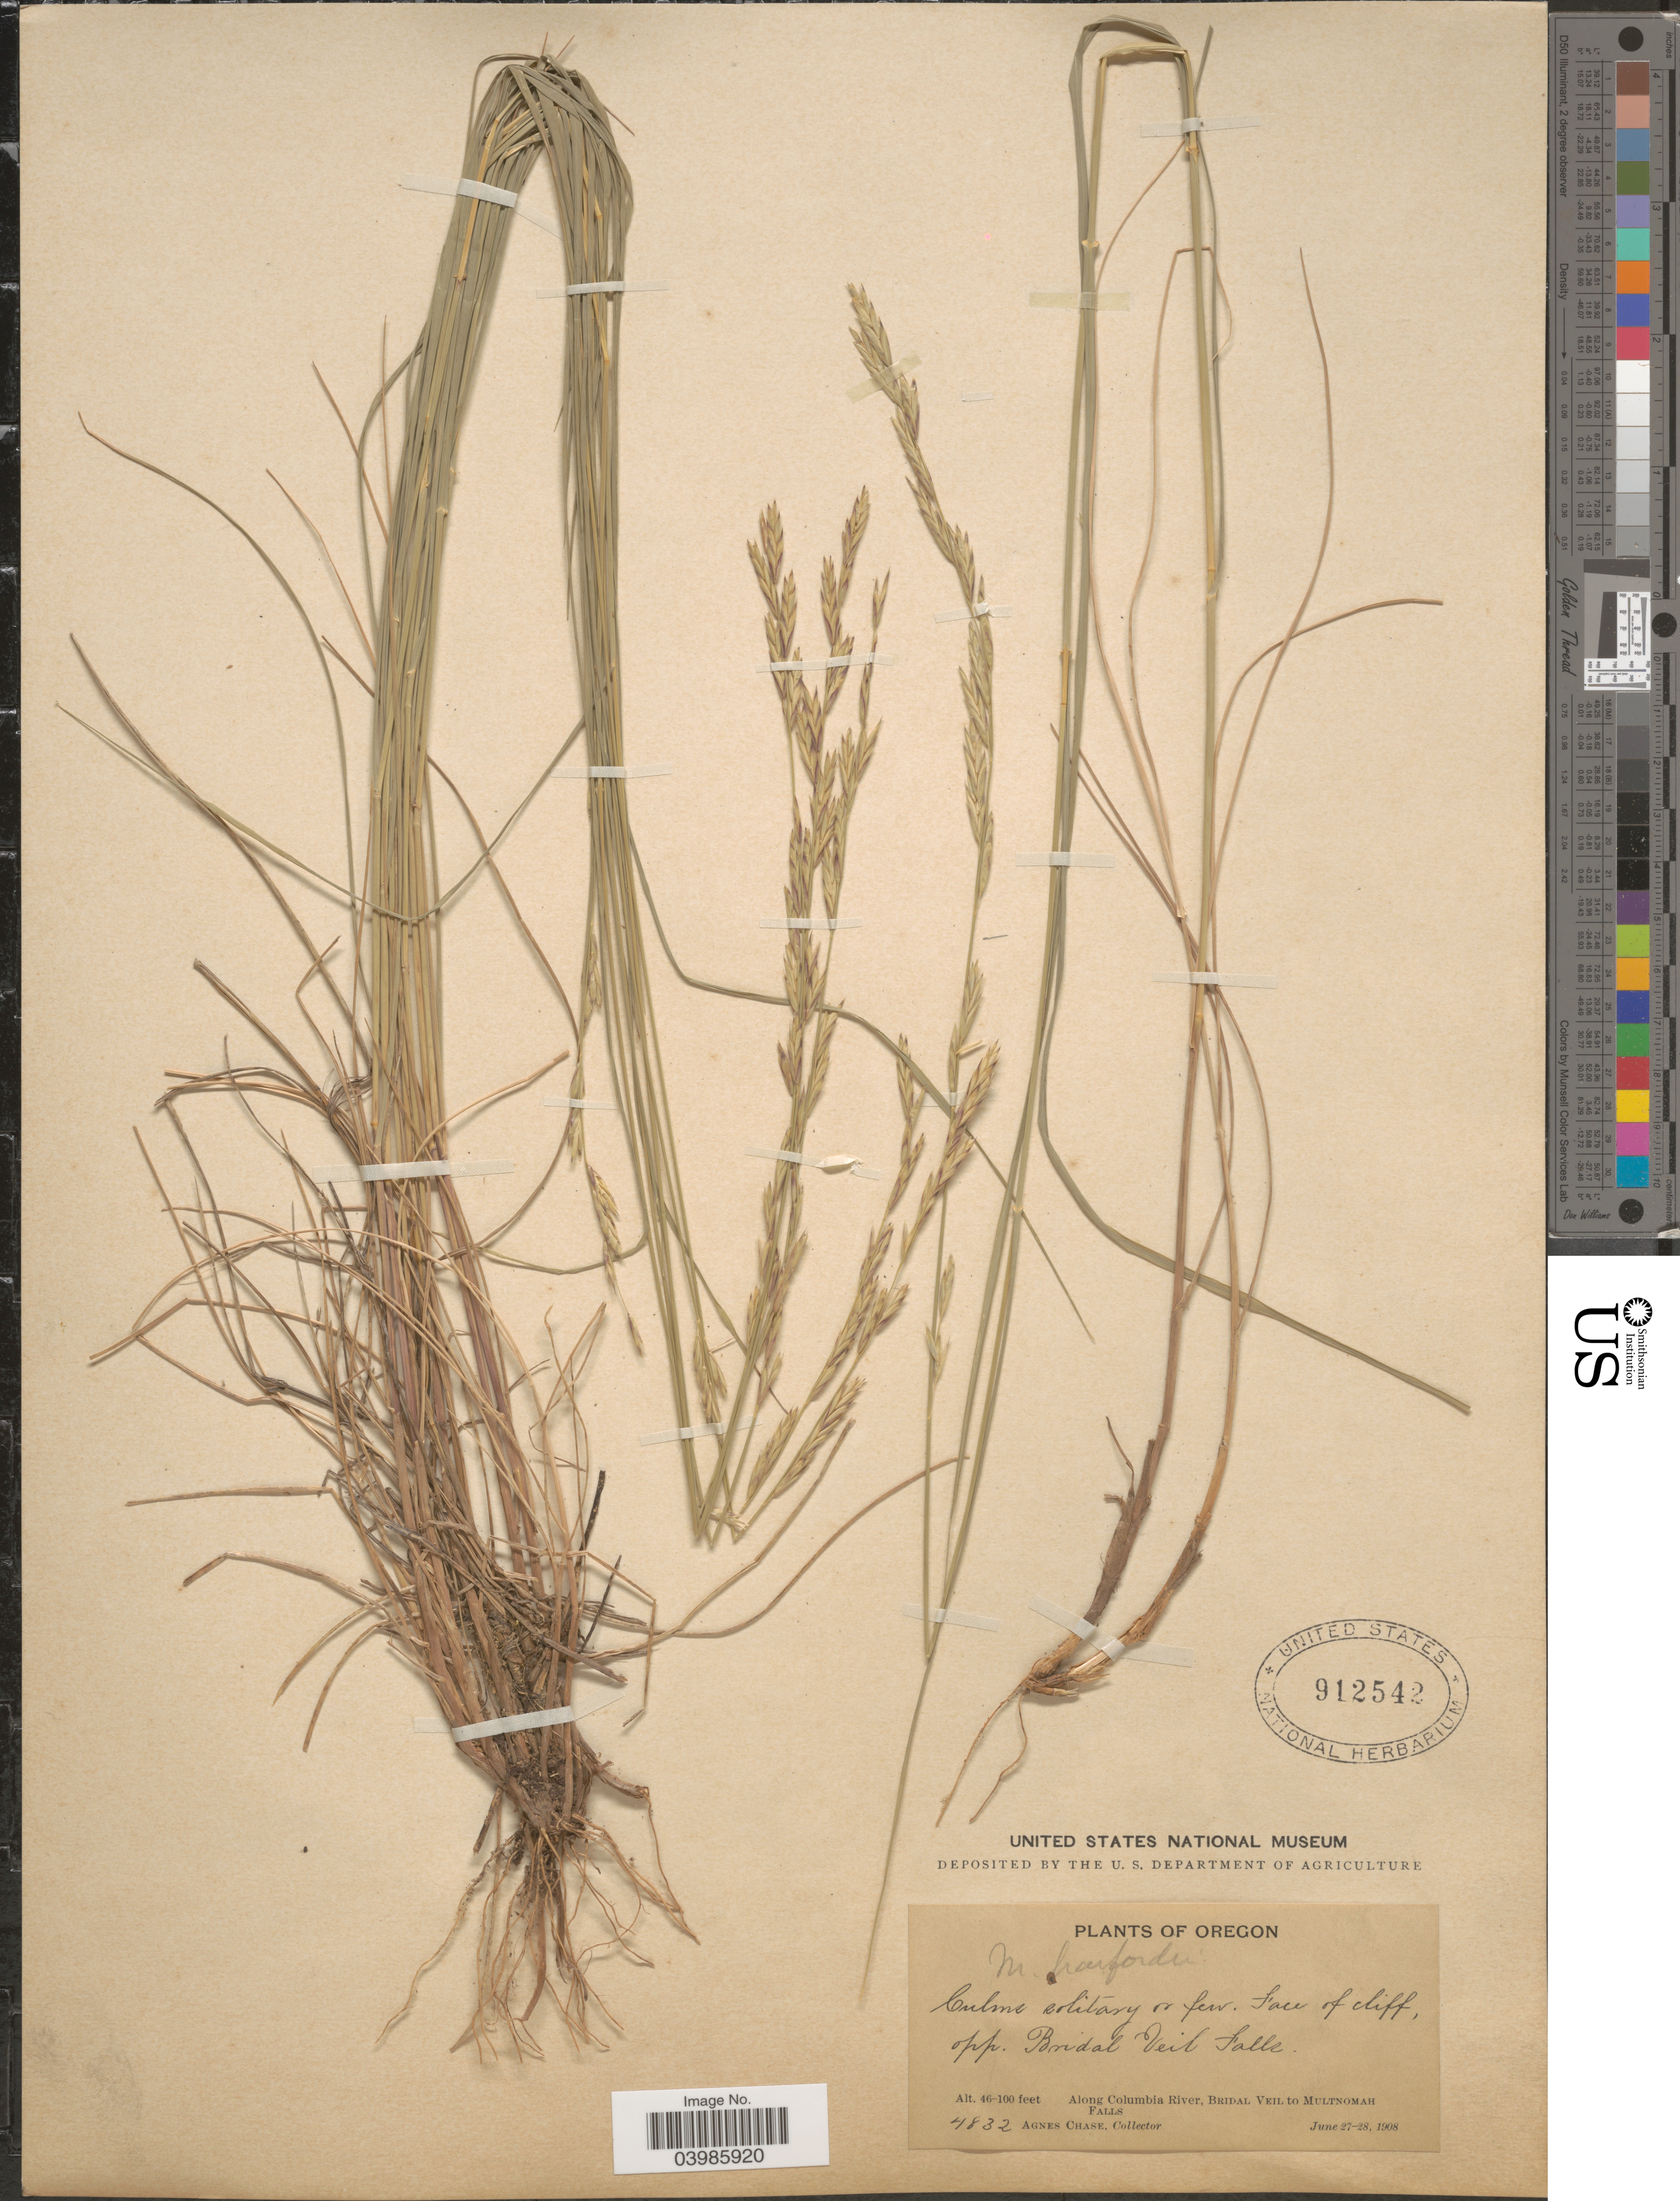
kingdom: Plantae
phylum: Tracheophyta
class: Liliopsida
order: Poales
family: Poaceae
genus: Melica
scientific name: Melica harfordii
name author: Bol.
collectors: A. Chase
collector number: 4832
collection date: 1908-06-27/1908-06-28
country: United States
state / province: Oregon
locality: Face of cliff, opp. Bridal Veil Falls. Along Columbia River, Bridal Veil to Multnomah Falls.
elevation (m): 14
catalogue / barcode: US 912542